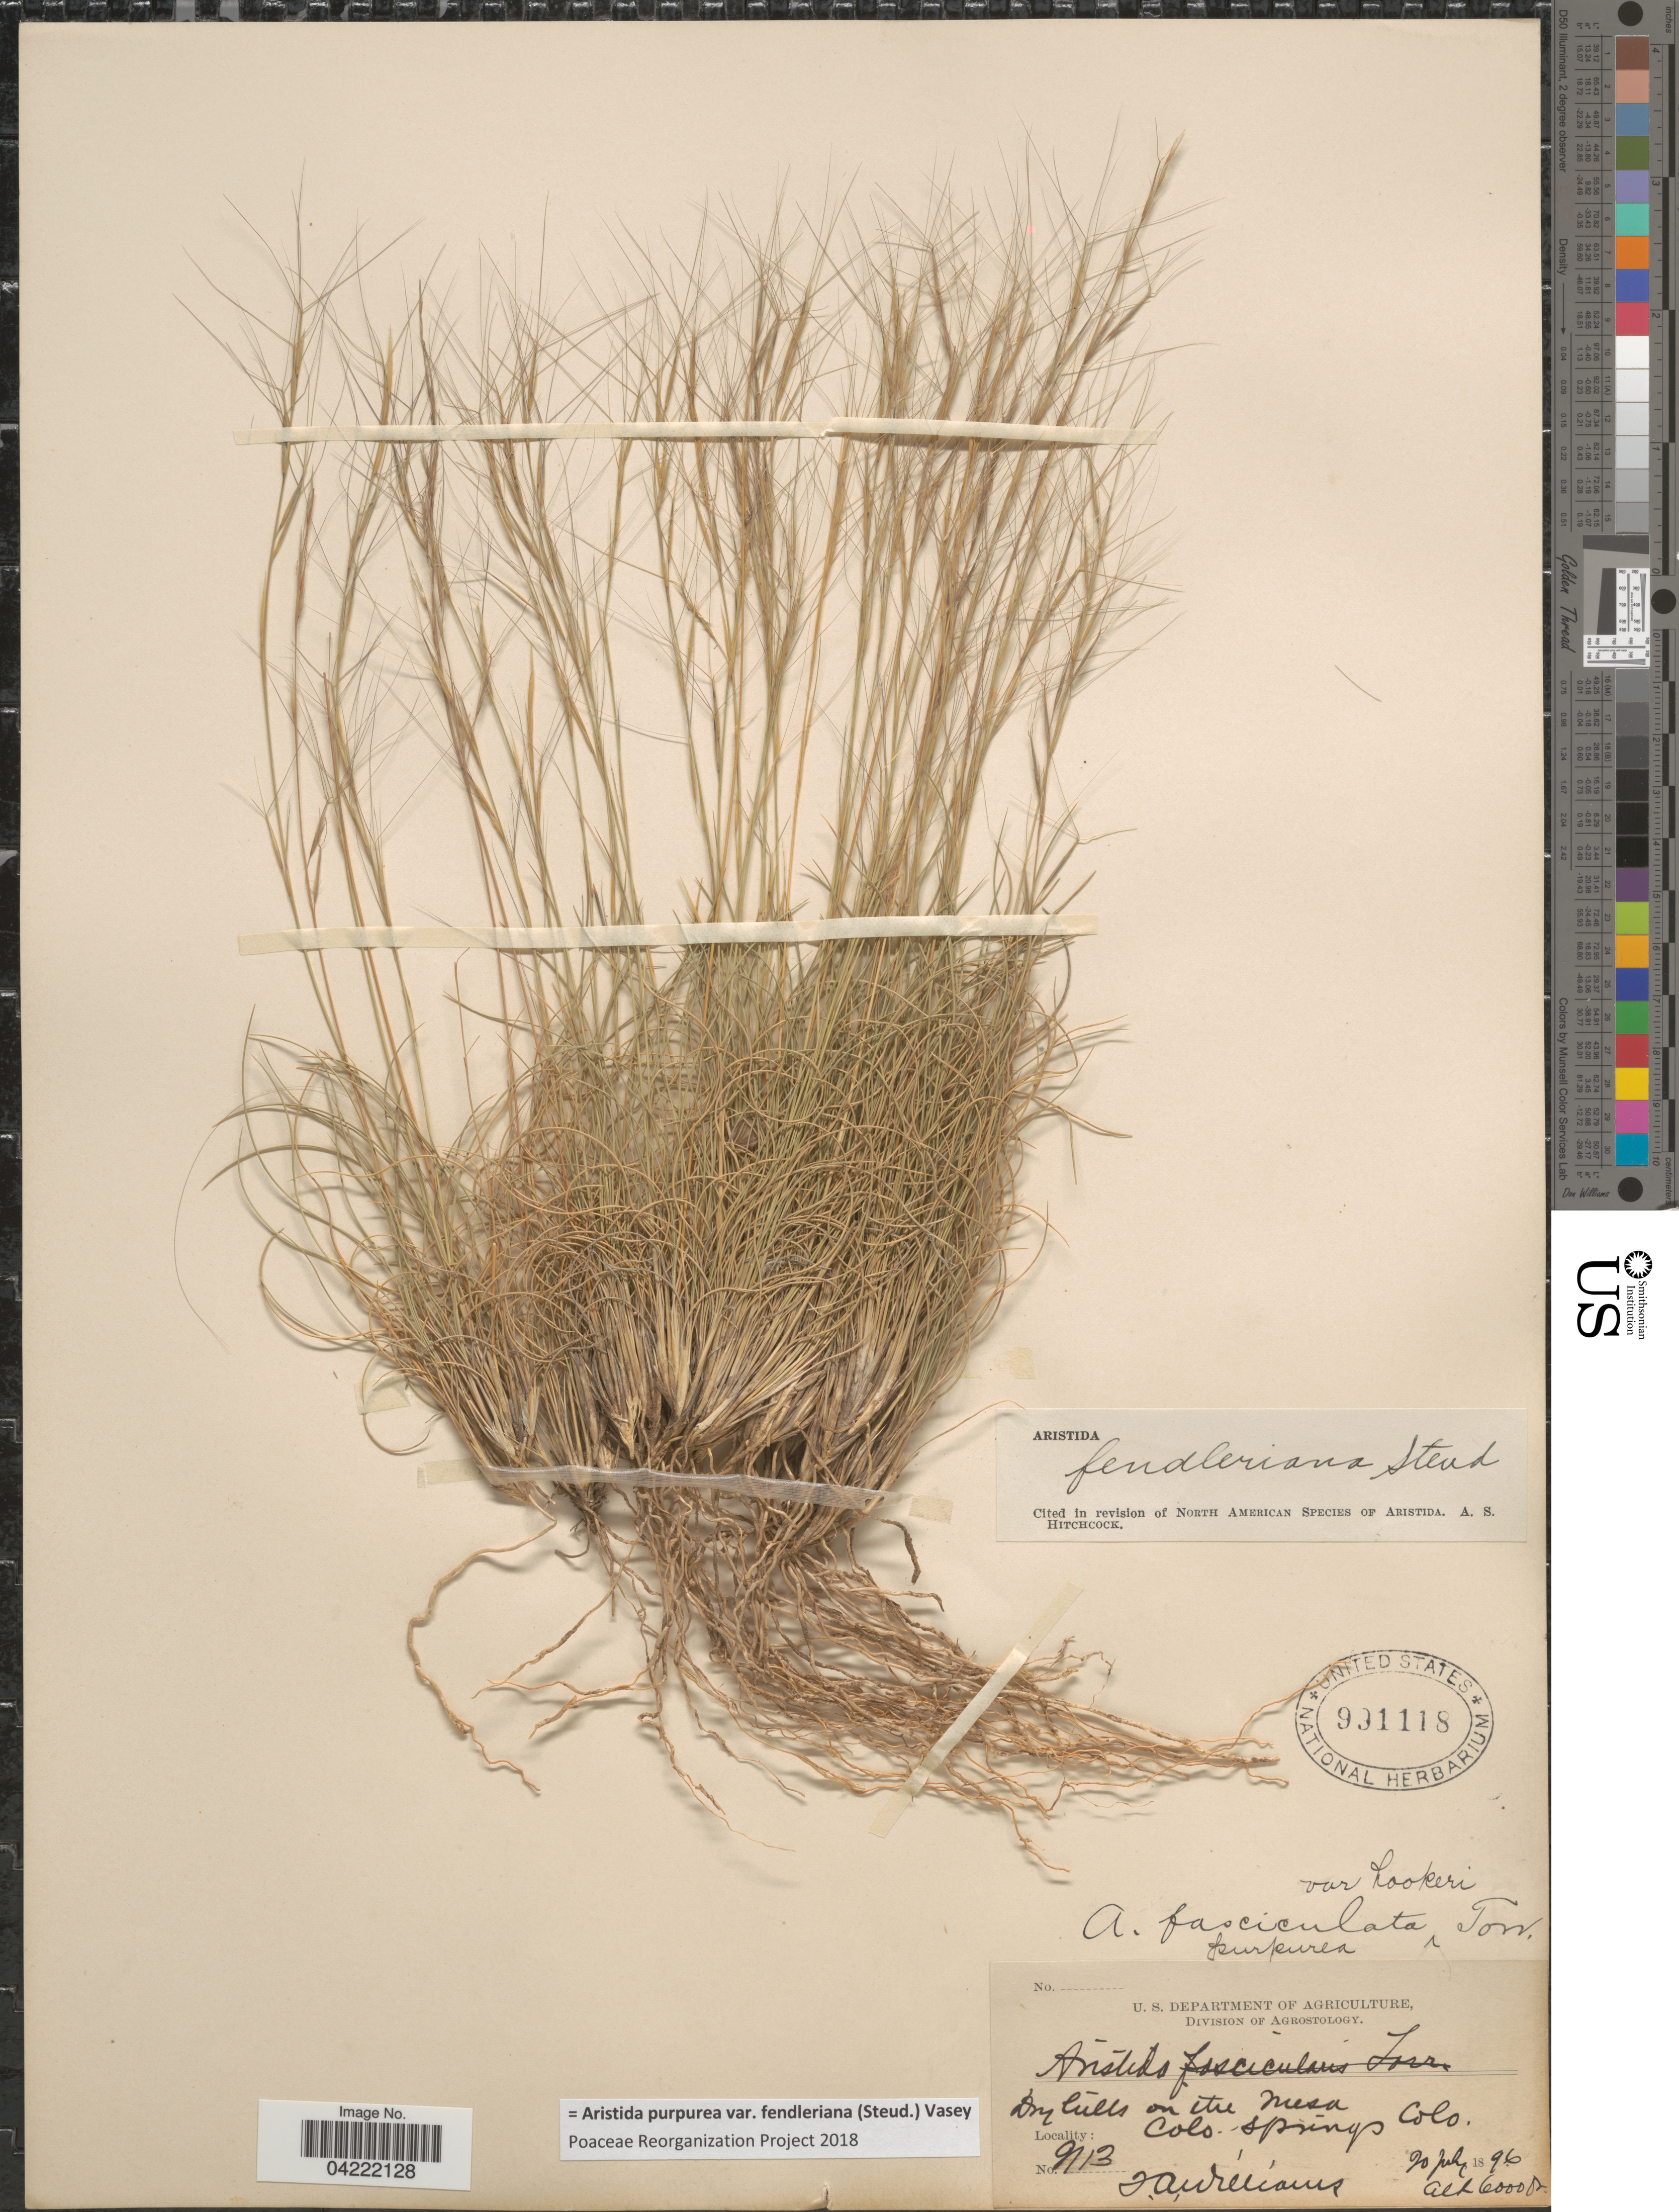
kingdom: Plantae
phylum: Tracheophyta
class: Liliopsida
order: Poales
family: Poaceae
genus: Aristida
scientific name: Aristida purpurea var. fendleriana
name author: (Steud.) Vasey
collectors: J. A. Williams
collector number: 2113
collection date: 1896-07-20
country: United States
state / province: Colorado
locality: Dry hills on the Mesa. Colo. Springs.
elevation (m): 1829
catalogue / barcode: US 991118